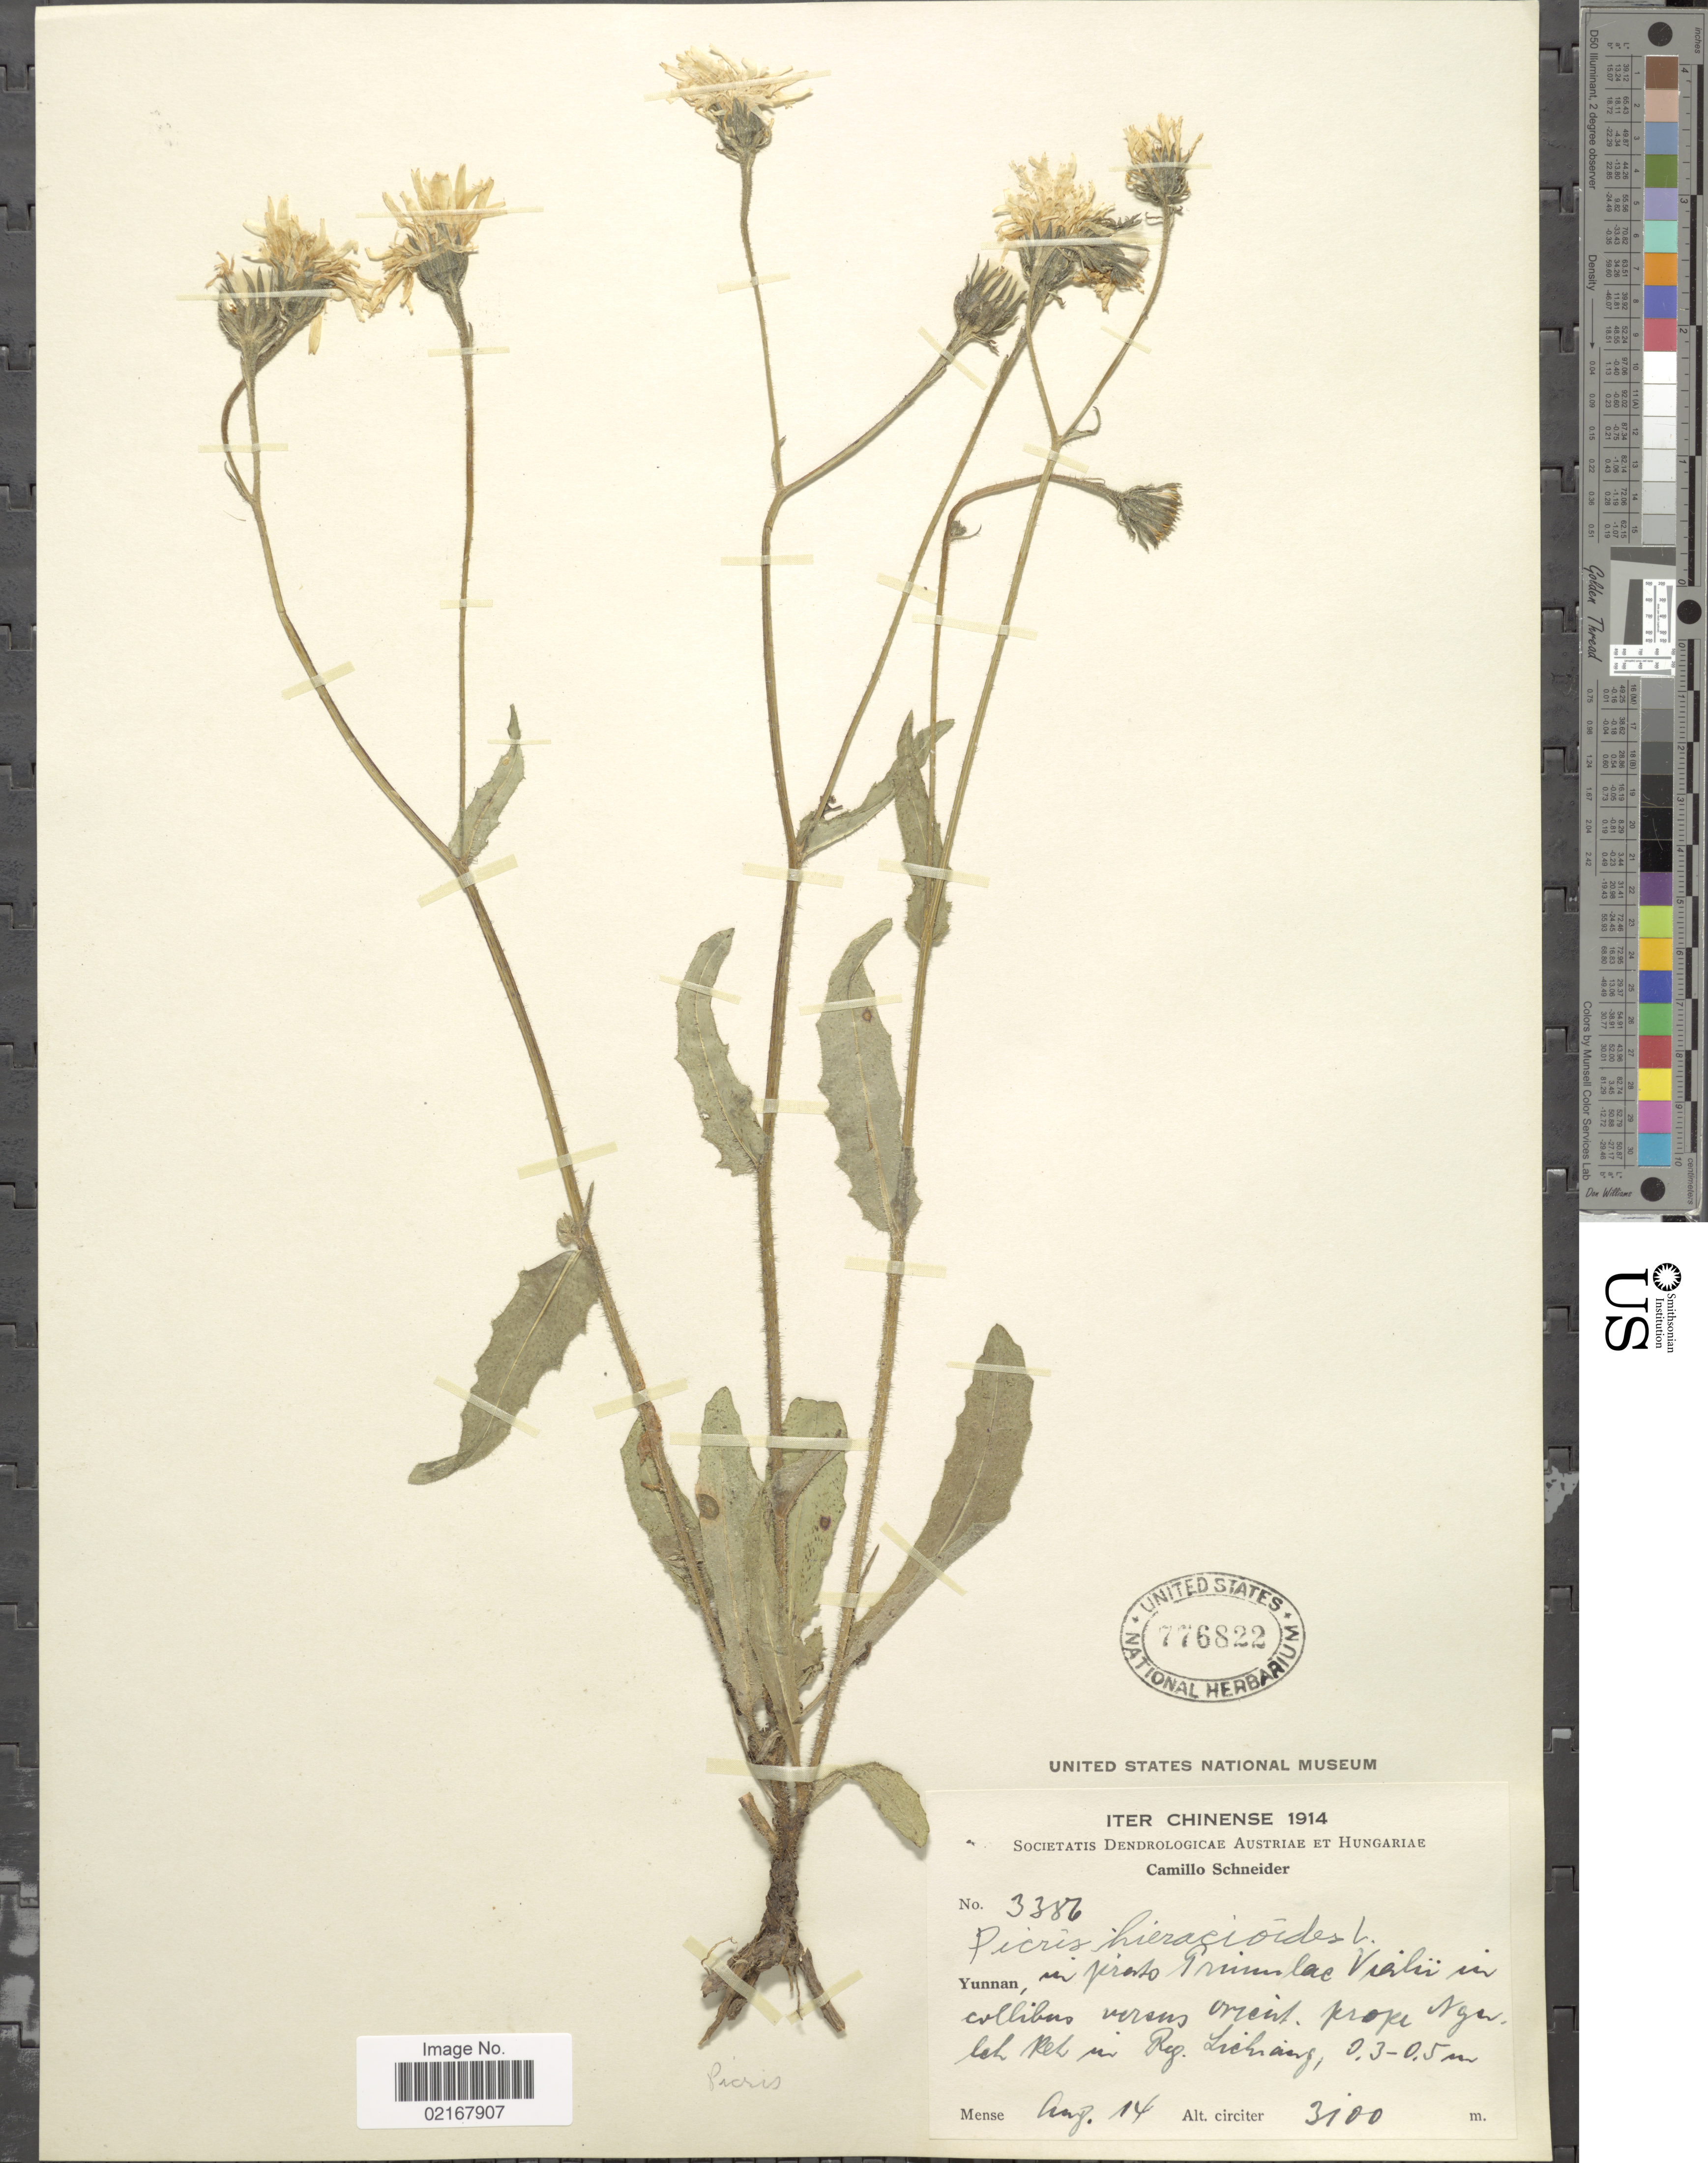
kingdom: Plantae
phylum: Tracheophyta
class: Magnoliopsida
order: Asterales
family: Asteraceae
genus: Picris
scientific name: Picris hieracioides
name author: L.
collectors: C. K. Schneider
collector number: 3386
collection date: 1914-08-14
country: China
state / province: Yunnan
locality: In preto prium lac Vialir in collibus versus orient. prope Nganleh Ref in Reg. Lichiang [interpreted]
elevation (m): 3100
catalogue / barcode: US 776822